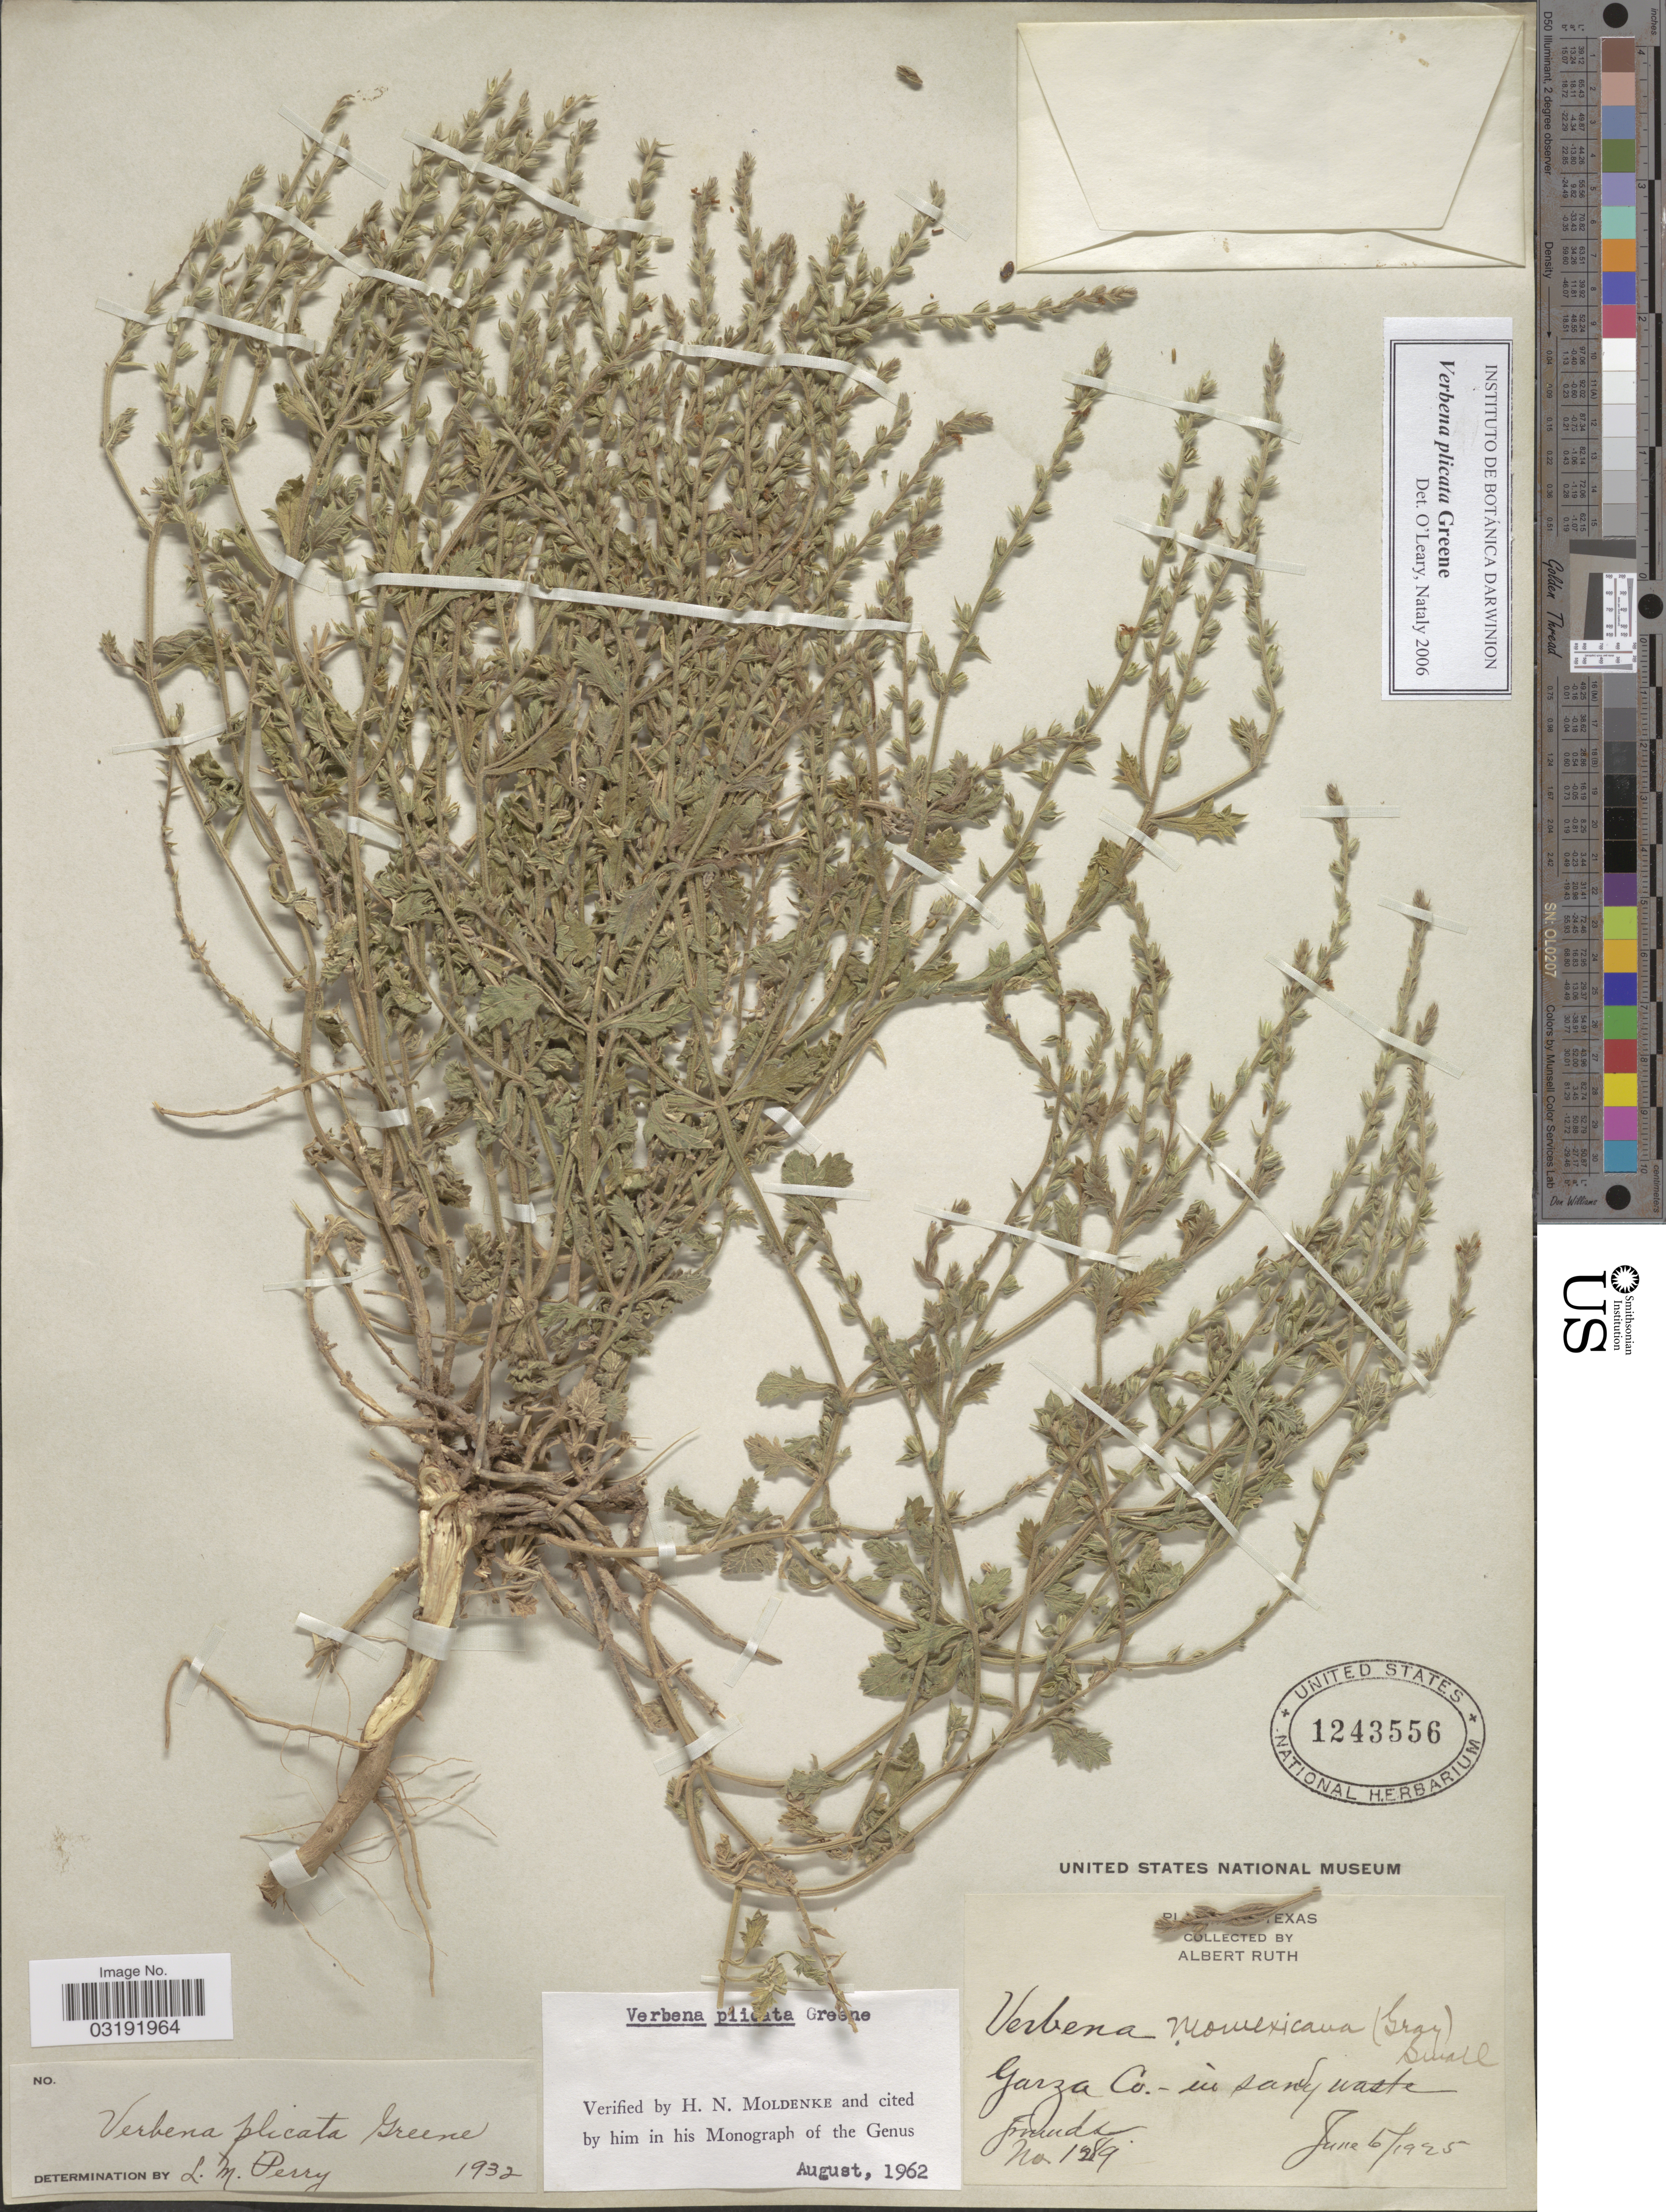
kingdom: Plantae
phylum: Tracheophyta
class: Magnoliopsida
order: Lamiales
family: Verbenaceae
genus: Verbena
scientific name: Verbena plicata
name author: Greene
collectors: A. Ruth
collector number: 1289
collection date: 1925-06-06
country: United States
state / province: Texas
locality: Garza Co. - in sandy waste grounds.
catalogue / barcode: US 1243556